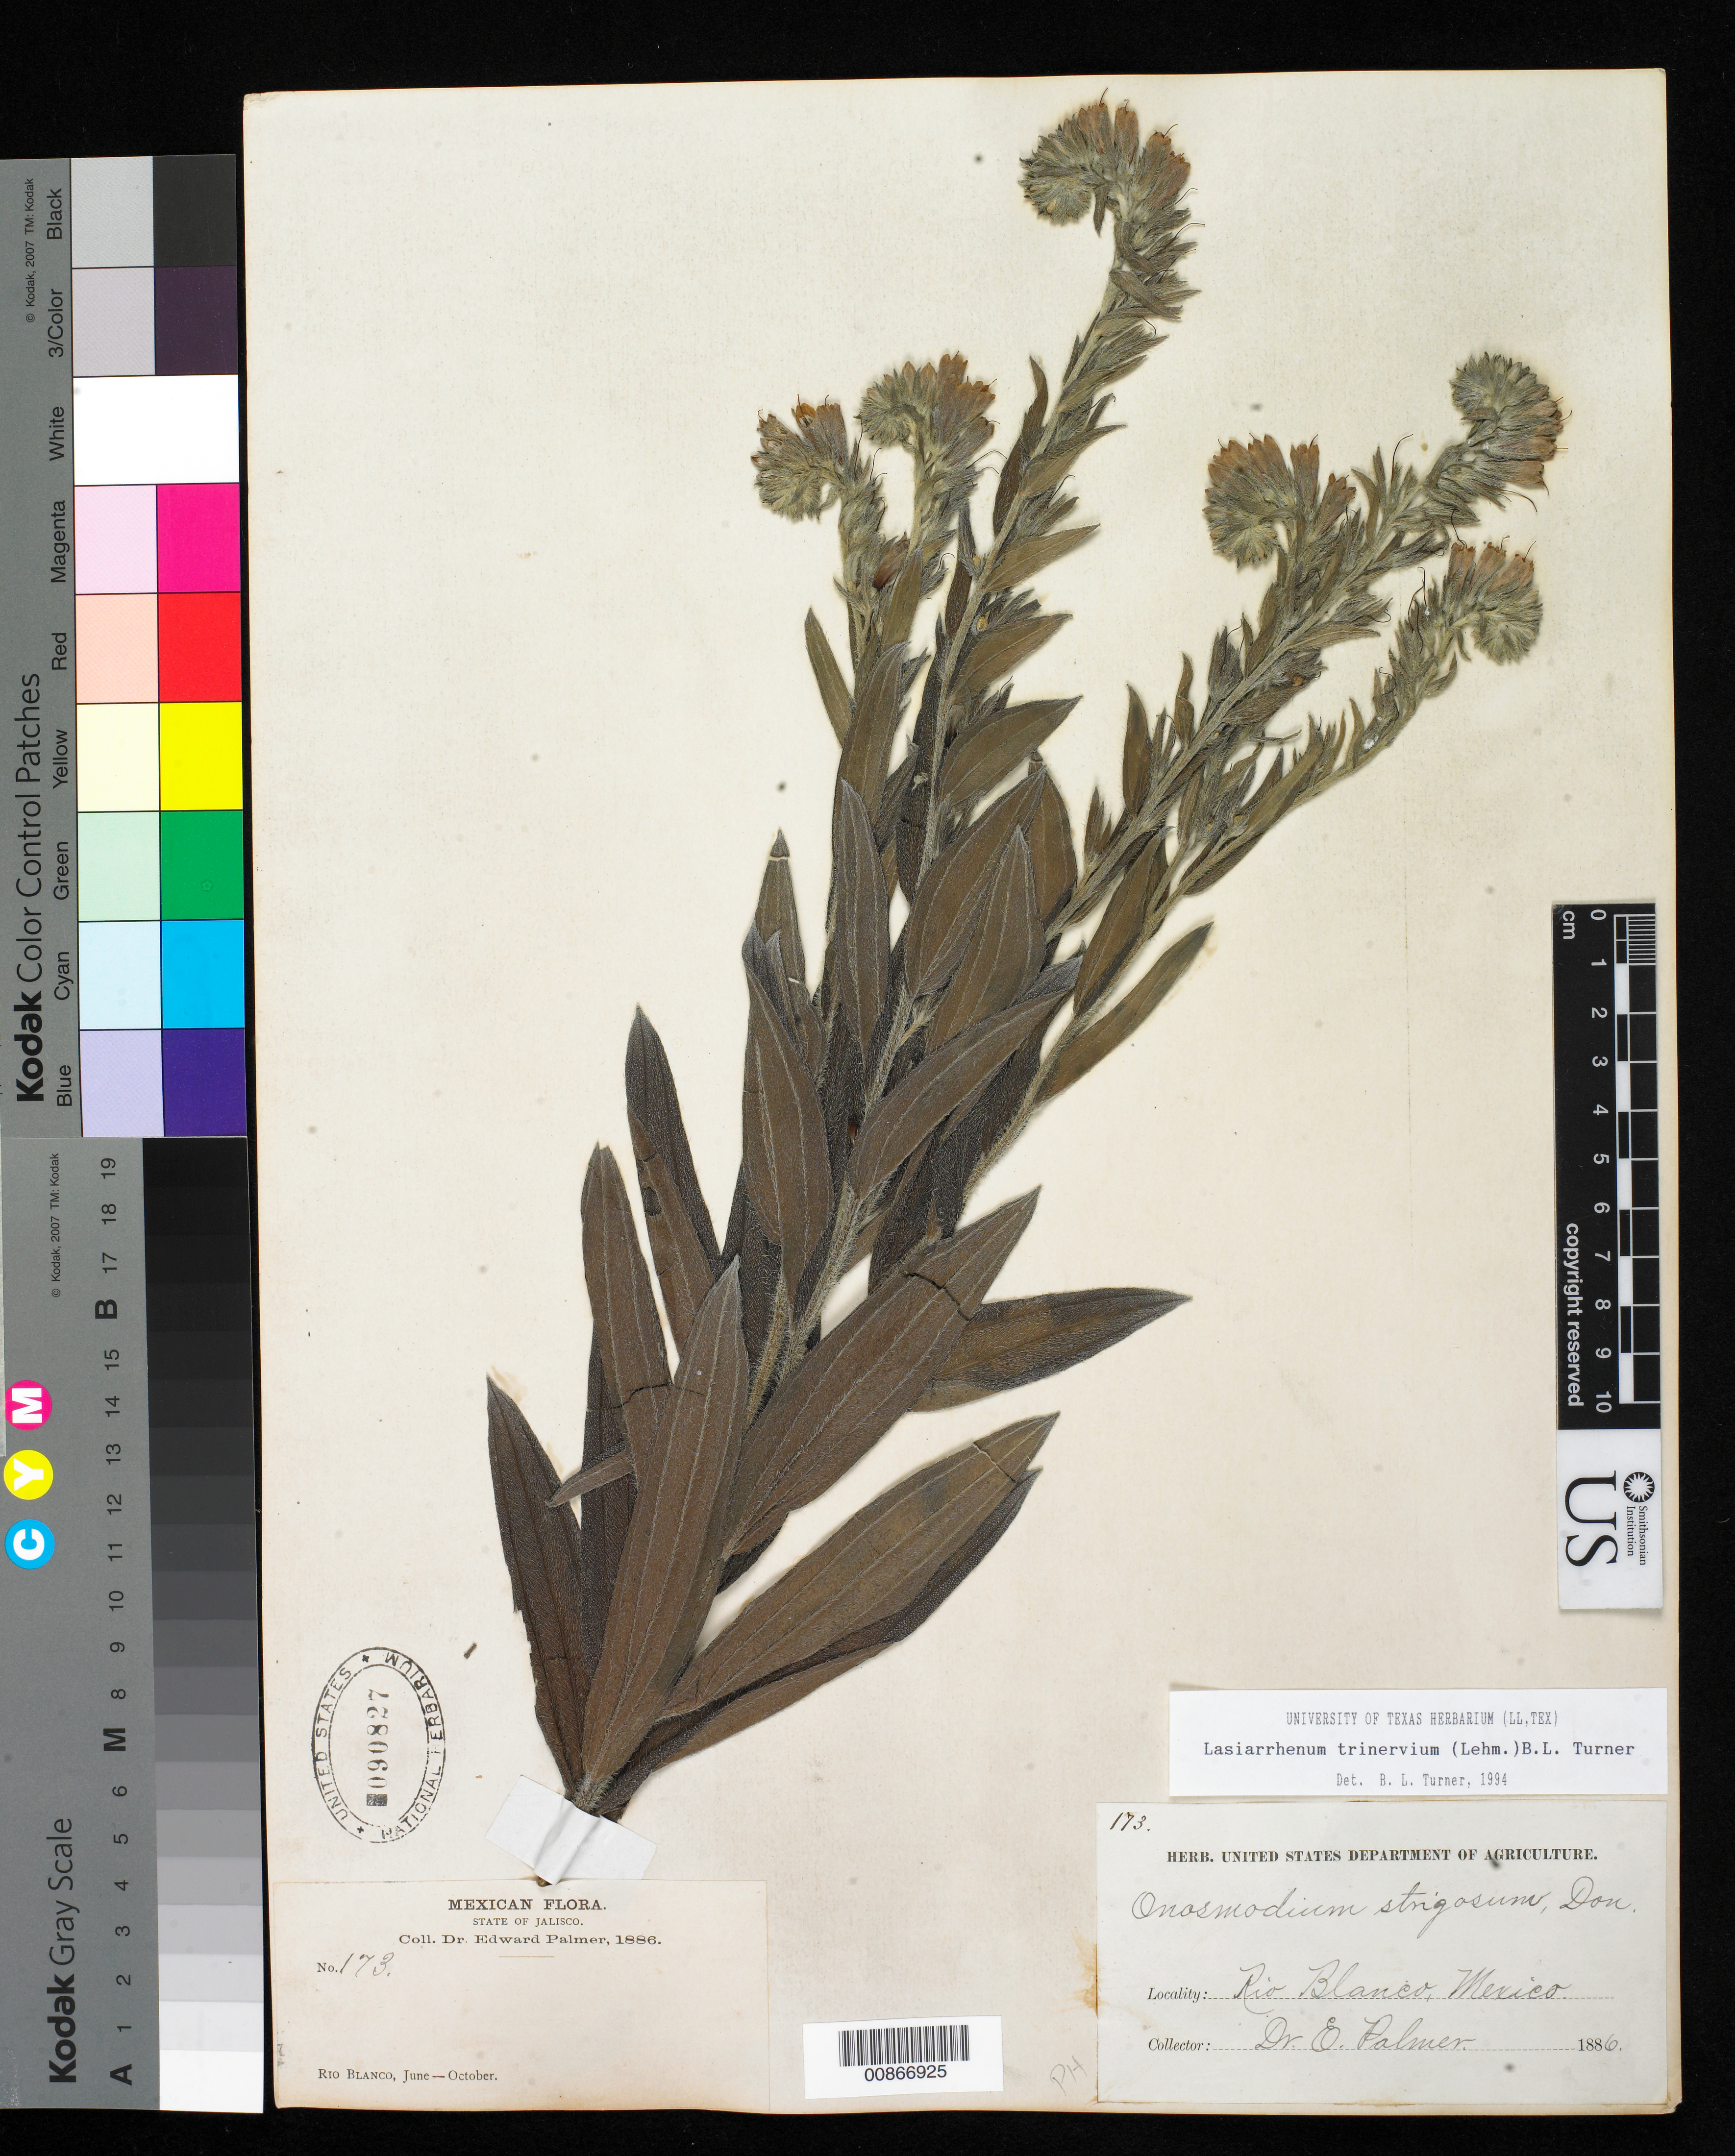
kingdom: Plantae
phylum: Tracheophyta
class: Magnoliopsida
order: Boraginales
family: Boraginaceae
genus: Lithospermum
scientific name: Lithospermum trinervium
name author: (Lehm.) J.I. Cohen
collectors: E. Palmer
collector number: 173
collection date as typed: Jun 1886 to -- Oct 1886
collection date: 1886-06/1886-10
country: Mexico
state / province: Jalisco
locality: Río Blanco, Jalisco.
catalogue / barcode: US 90827